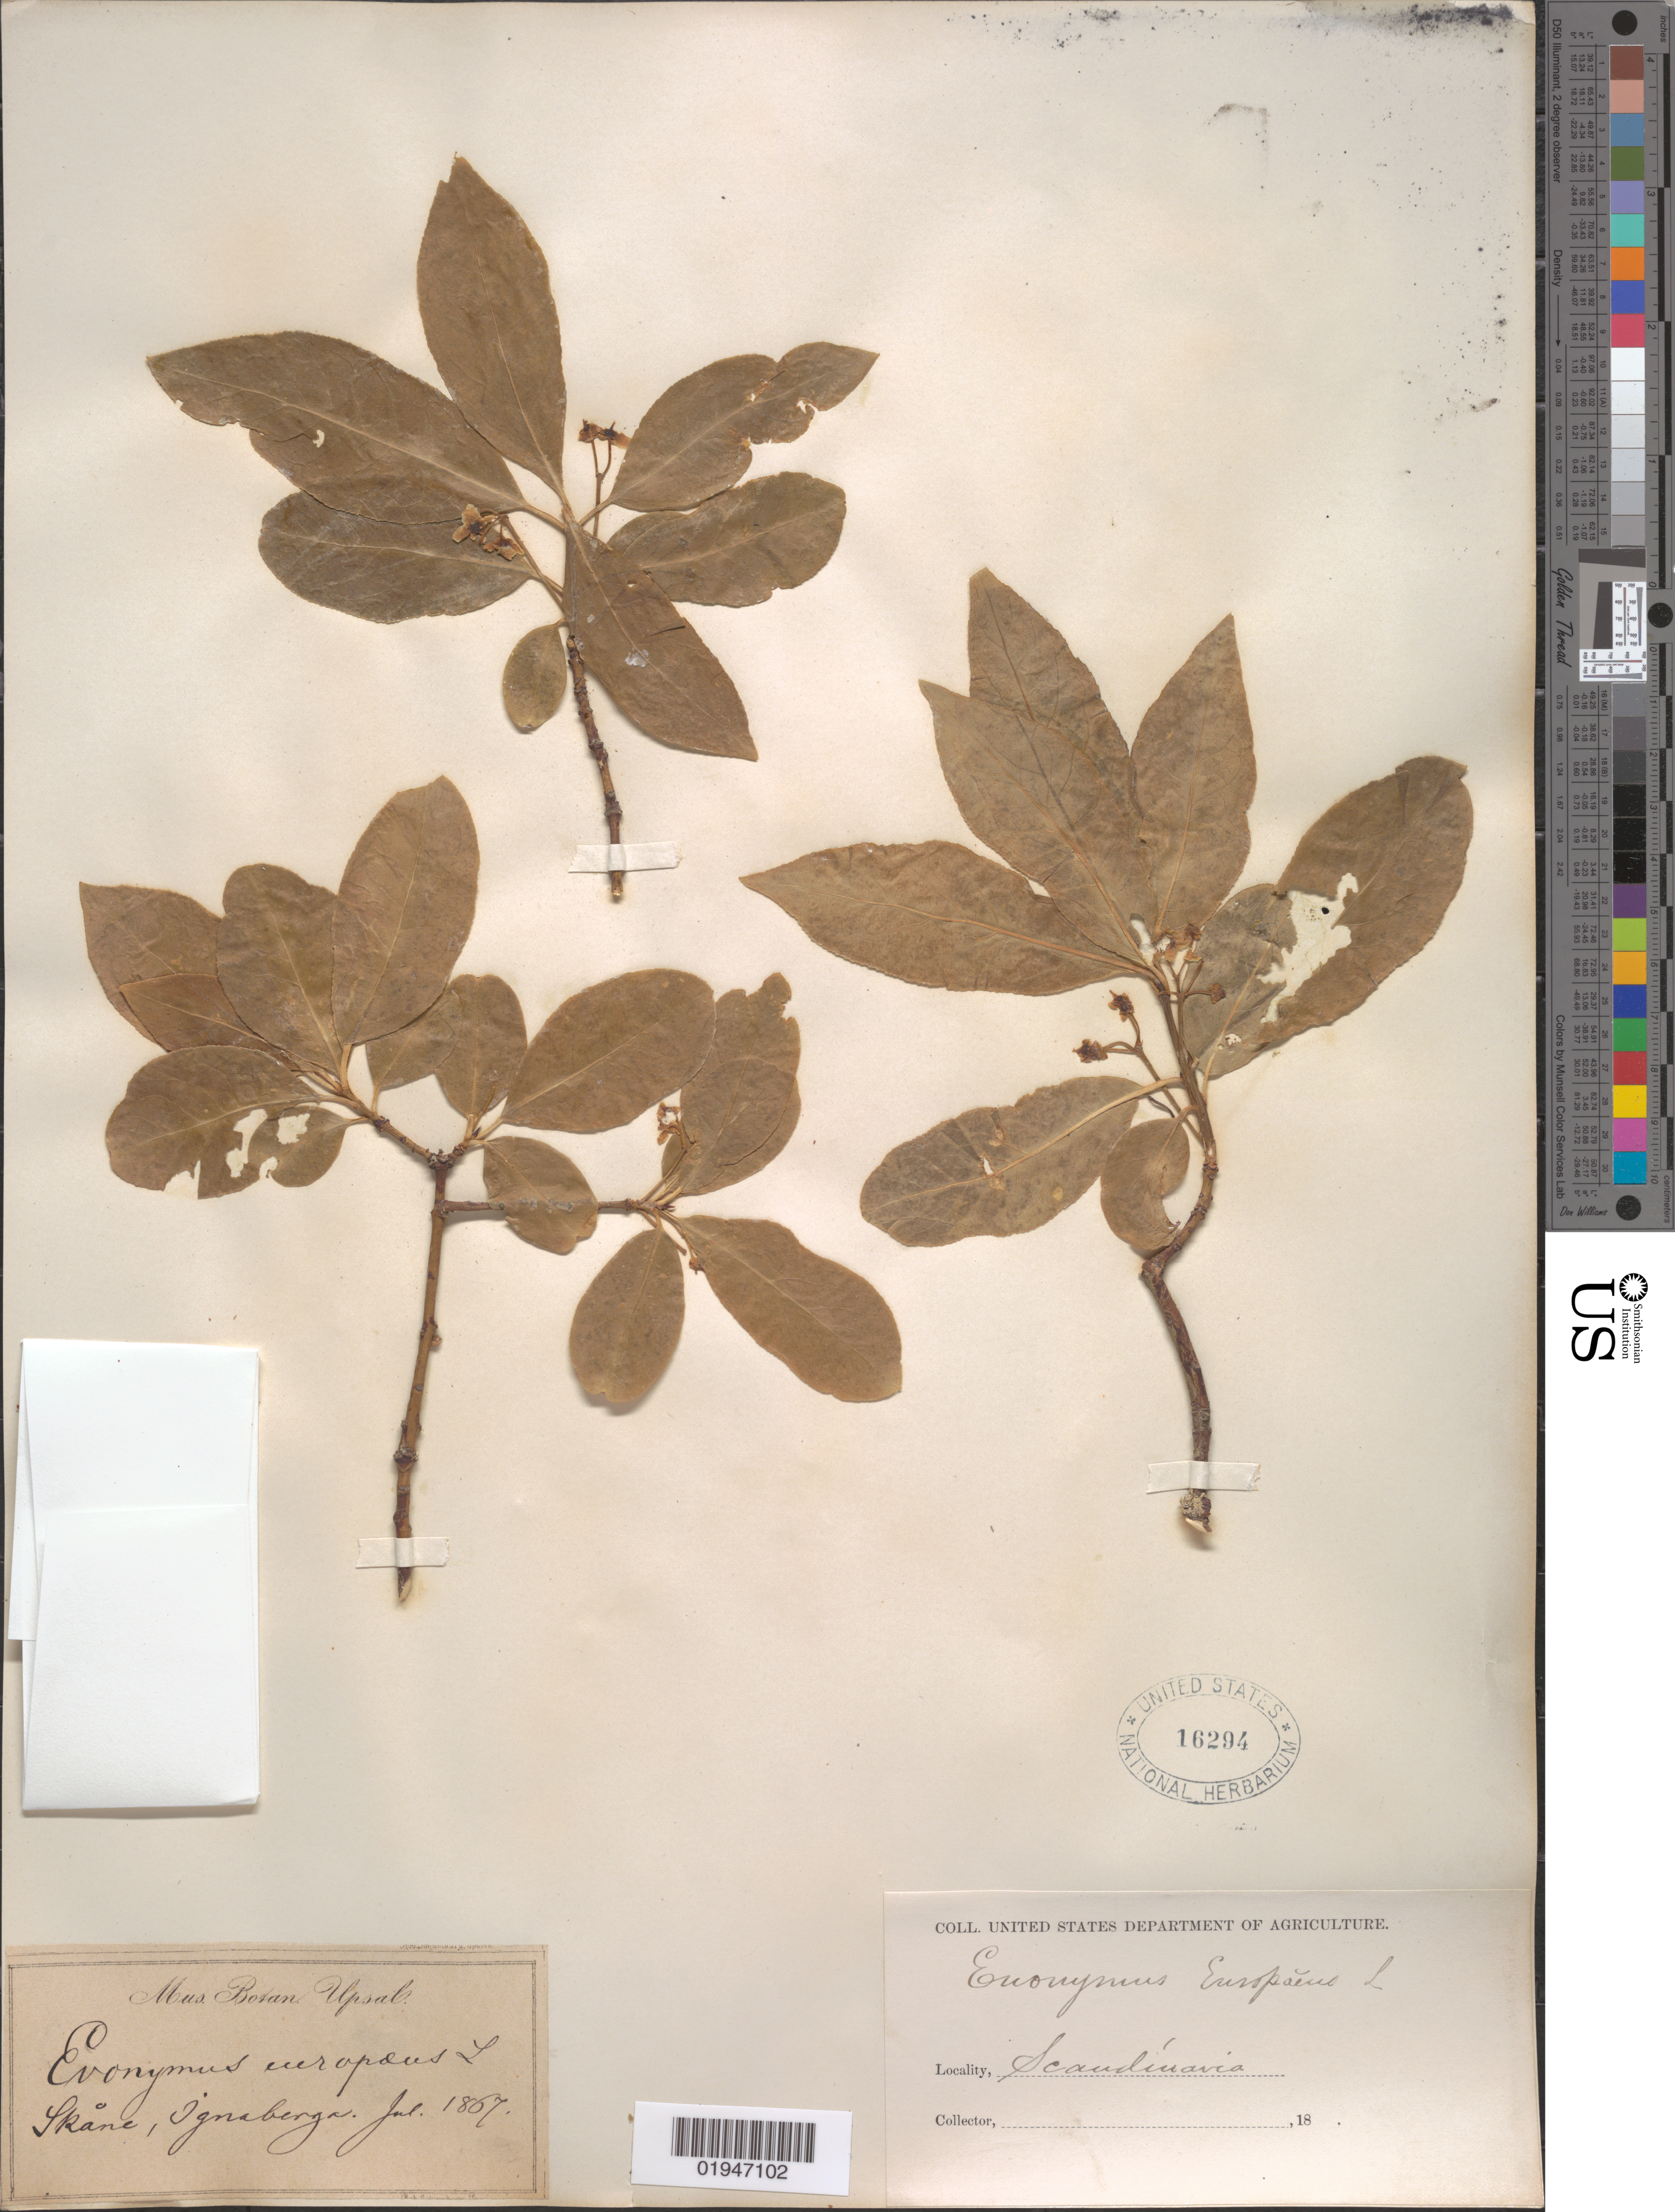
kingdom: Plantae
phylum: Tracheophyta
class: Magnoliopsida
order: Celastrales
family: Celastraceae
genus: Euonymus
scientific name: Euonymus europaeus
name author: L.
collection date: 1867-07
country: Sweden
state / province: Skåne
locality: Ignaberga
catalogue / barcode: US 16294